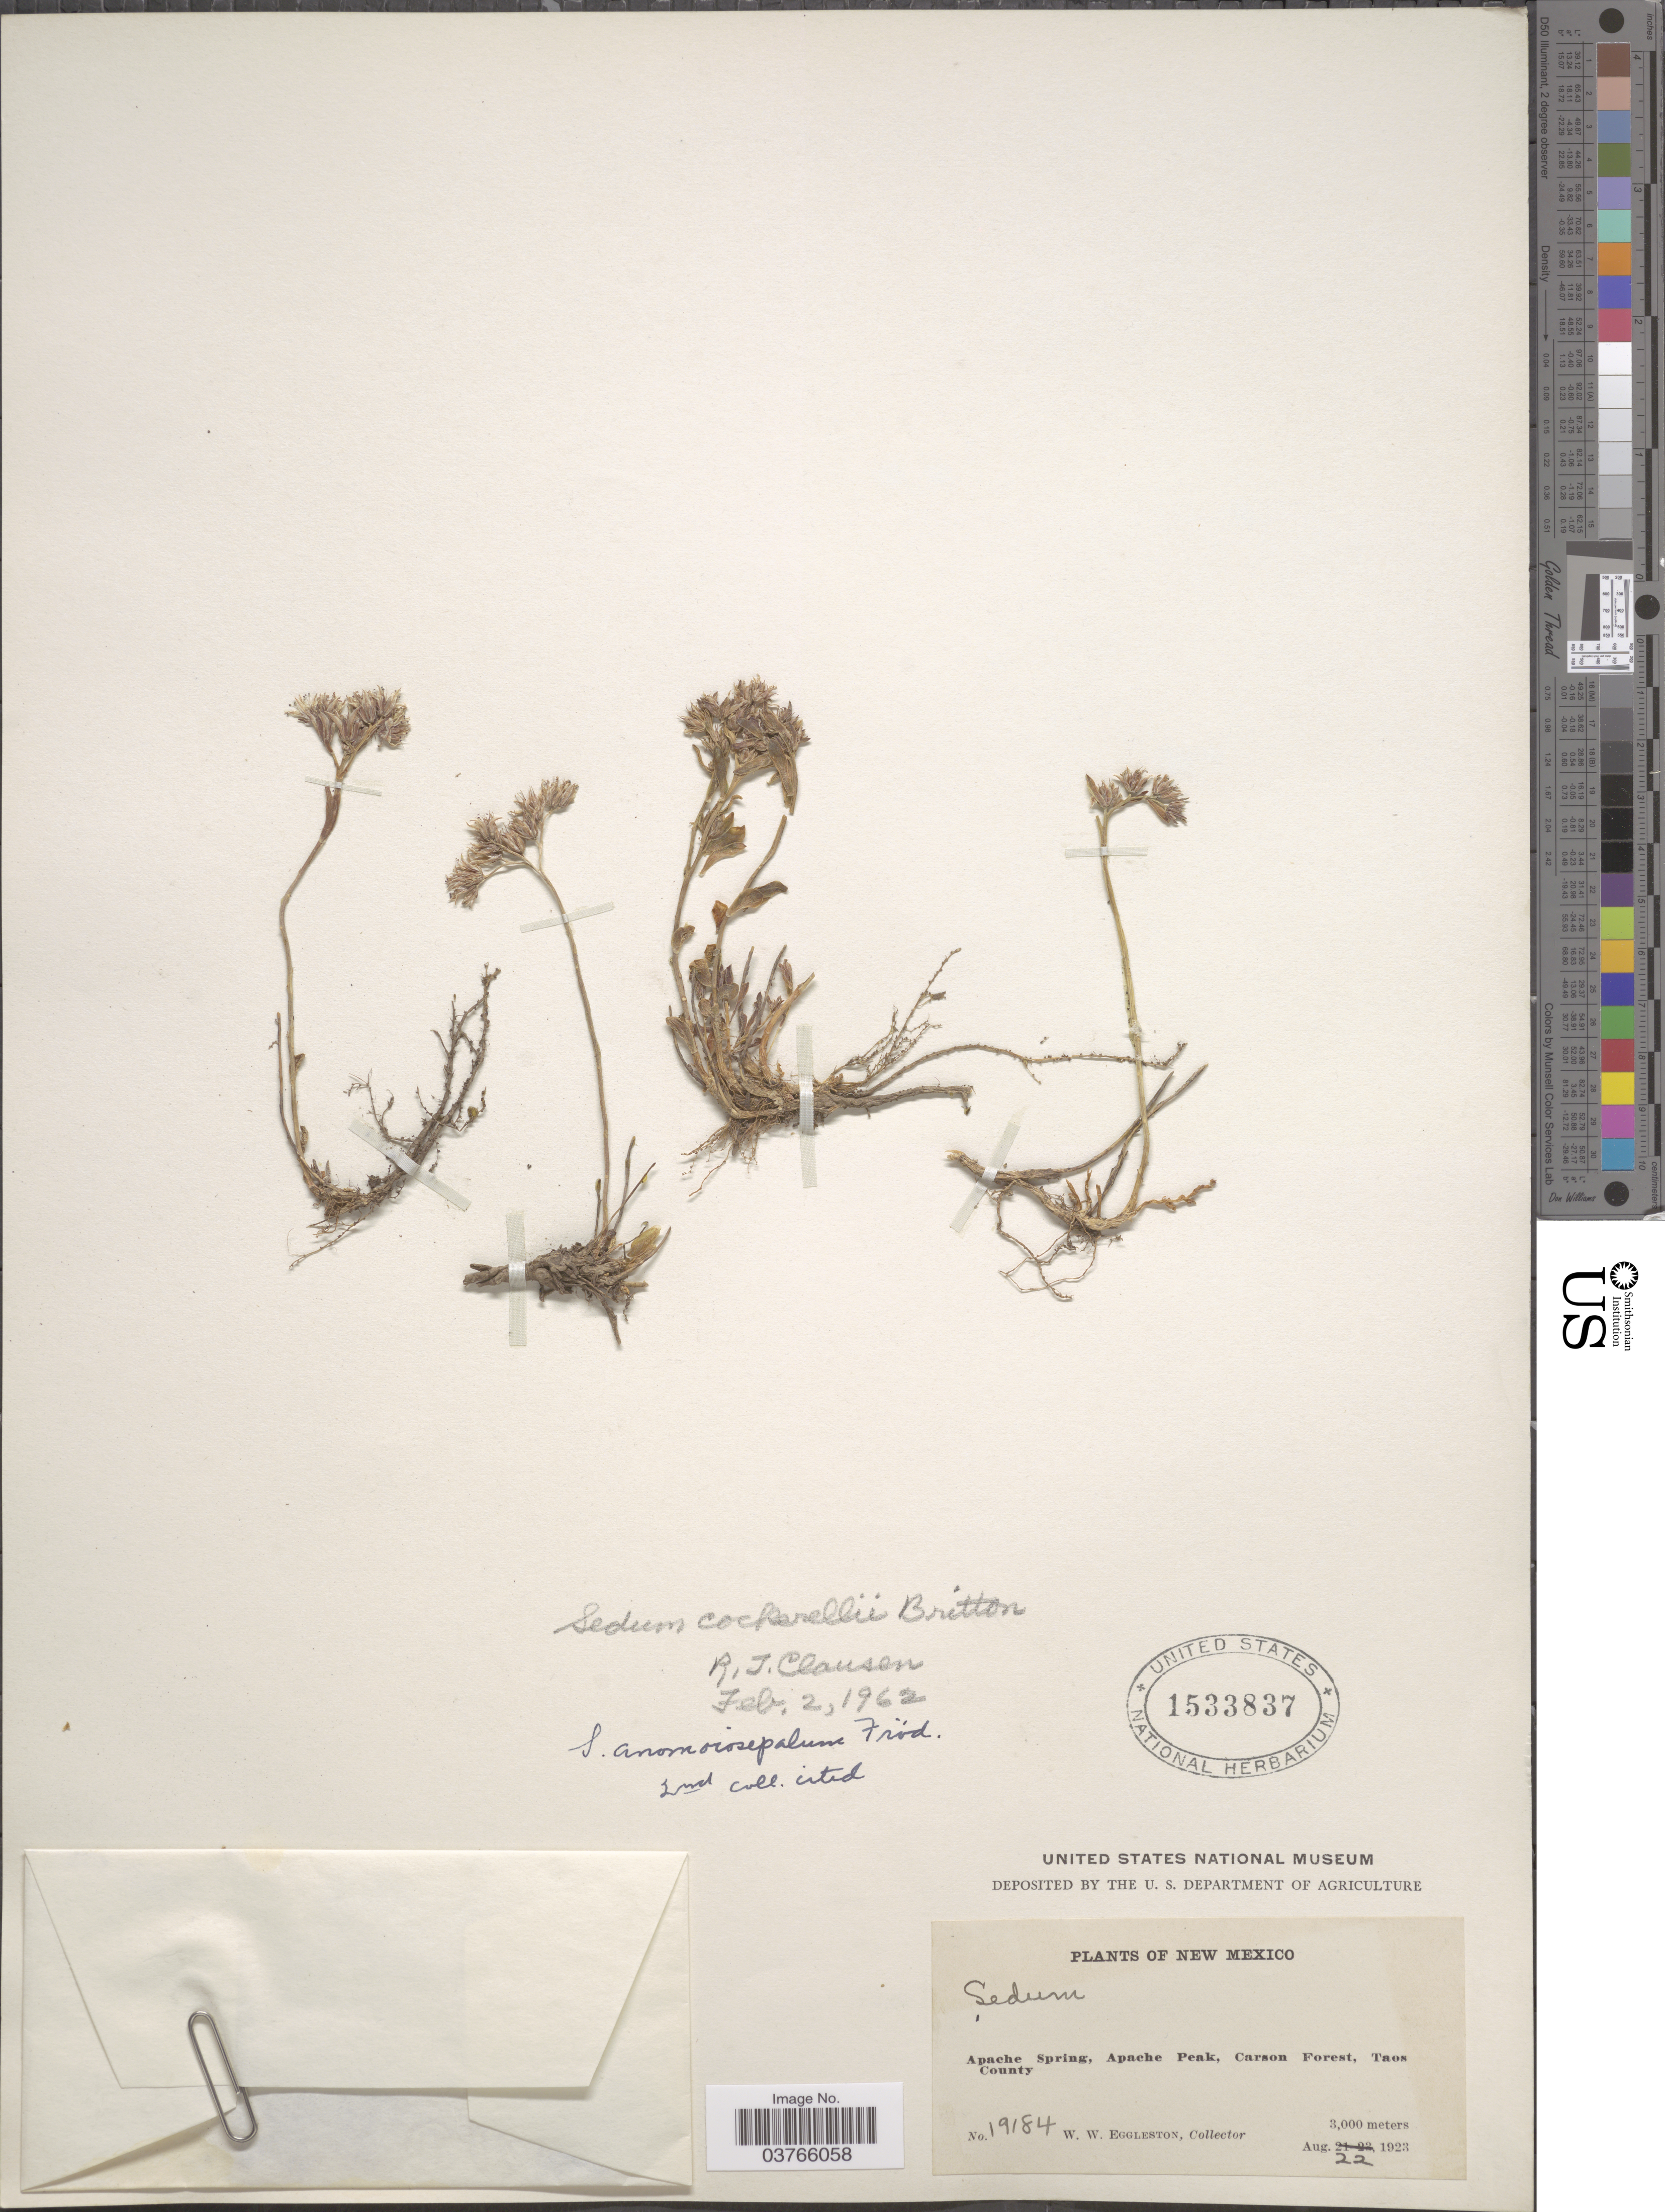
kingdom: Plantae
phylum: Tracheophyta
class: Magnoliopsida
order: Saxifragales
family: Crassulaceae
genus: Sedum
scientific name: Sedum cockerellii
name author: Britton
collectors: W. W. Eggleston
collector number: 19184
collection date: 1923-08-22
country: United States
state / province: New Mexico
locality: Apache Spring, Apache Peak, Carson Forest, Taos County.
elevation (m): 3000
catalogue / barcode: US 1533837